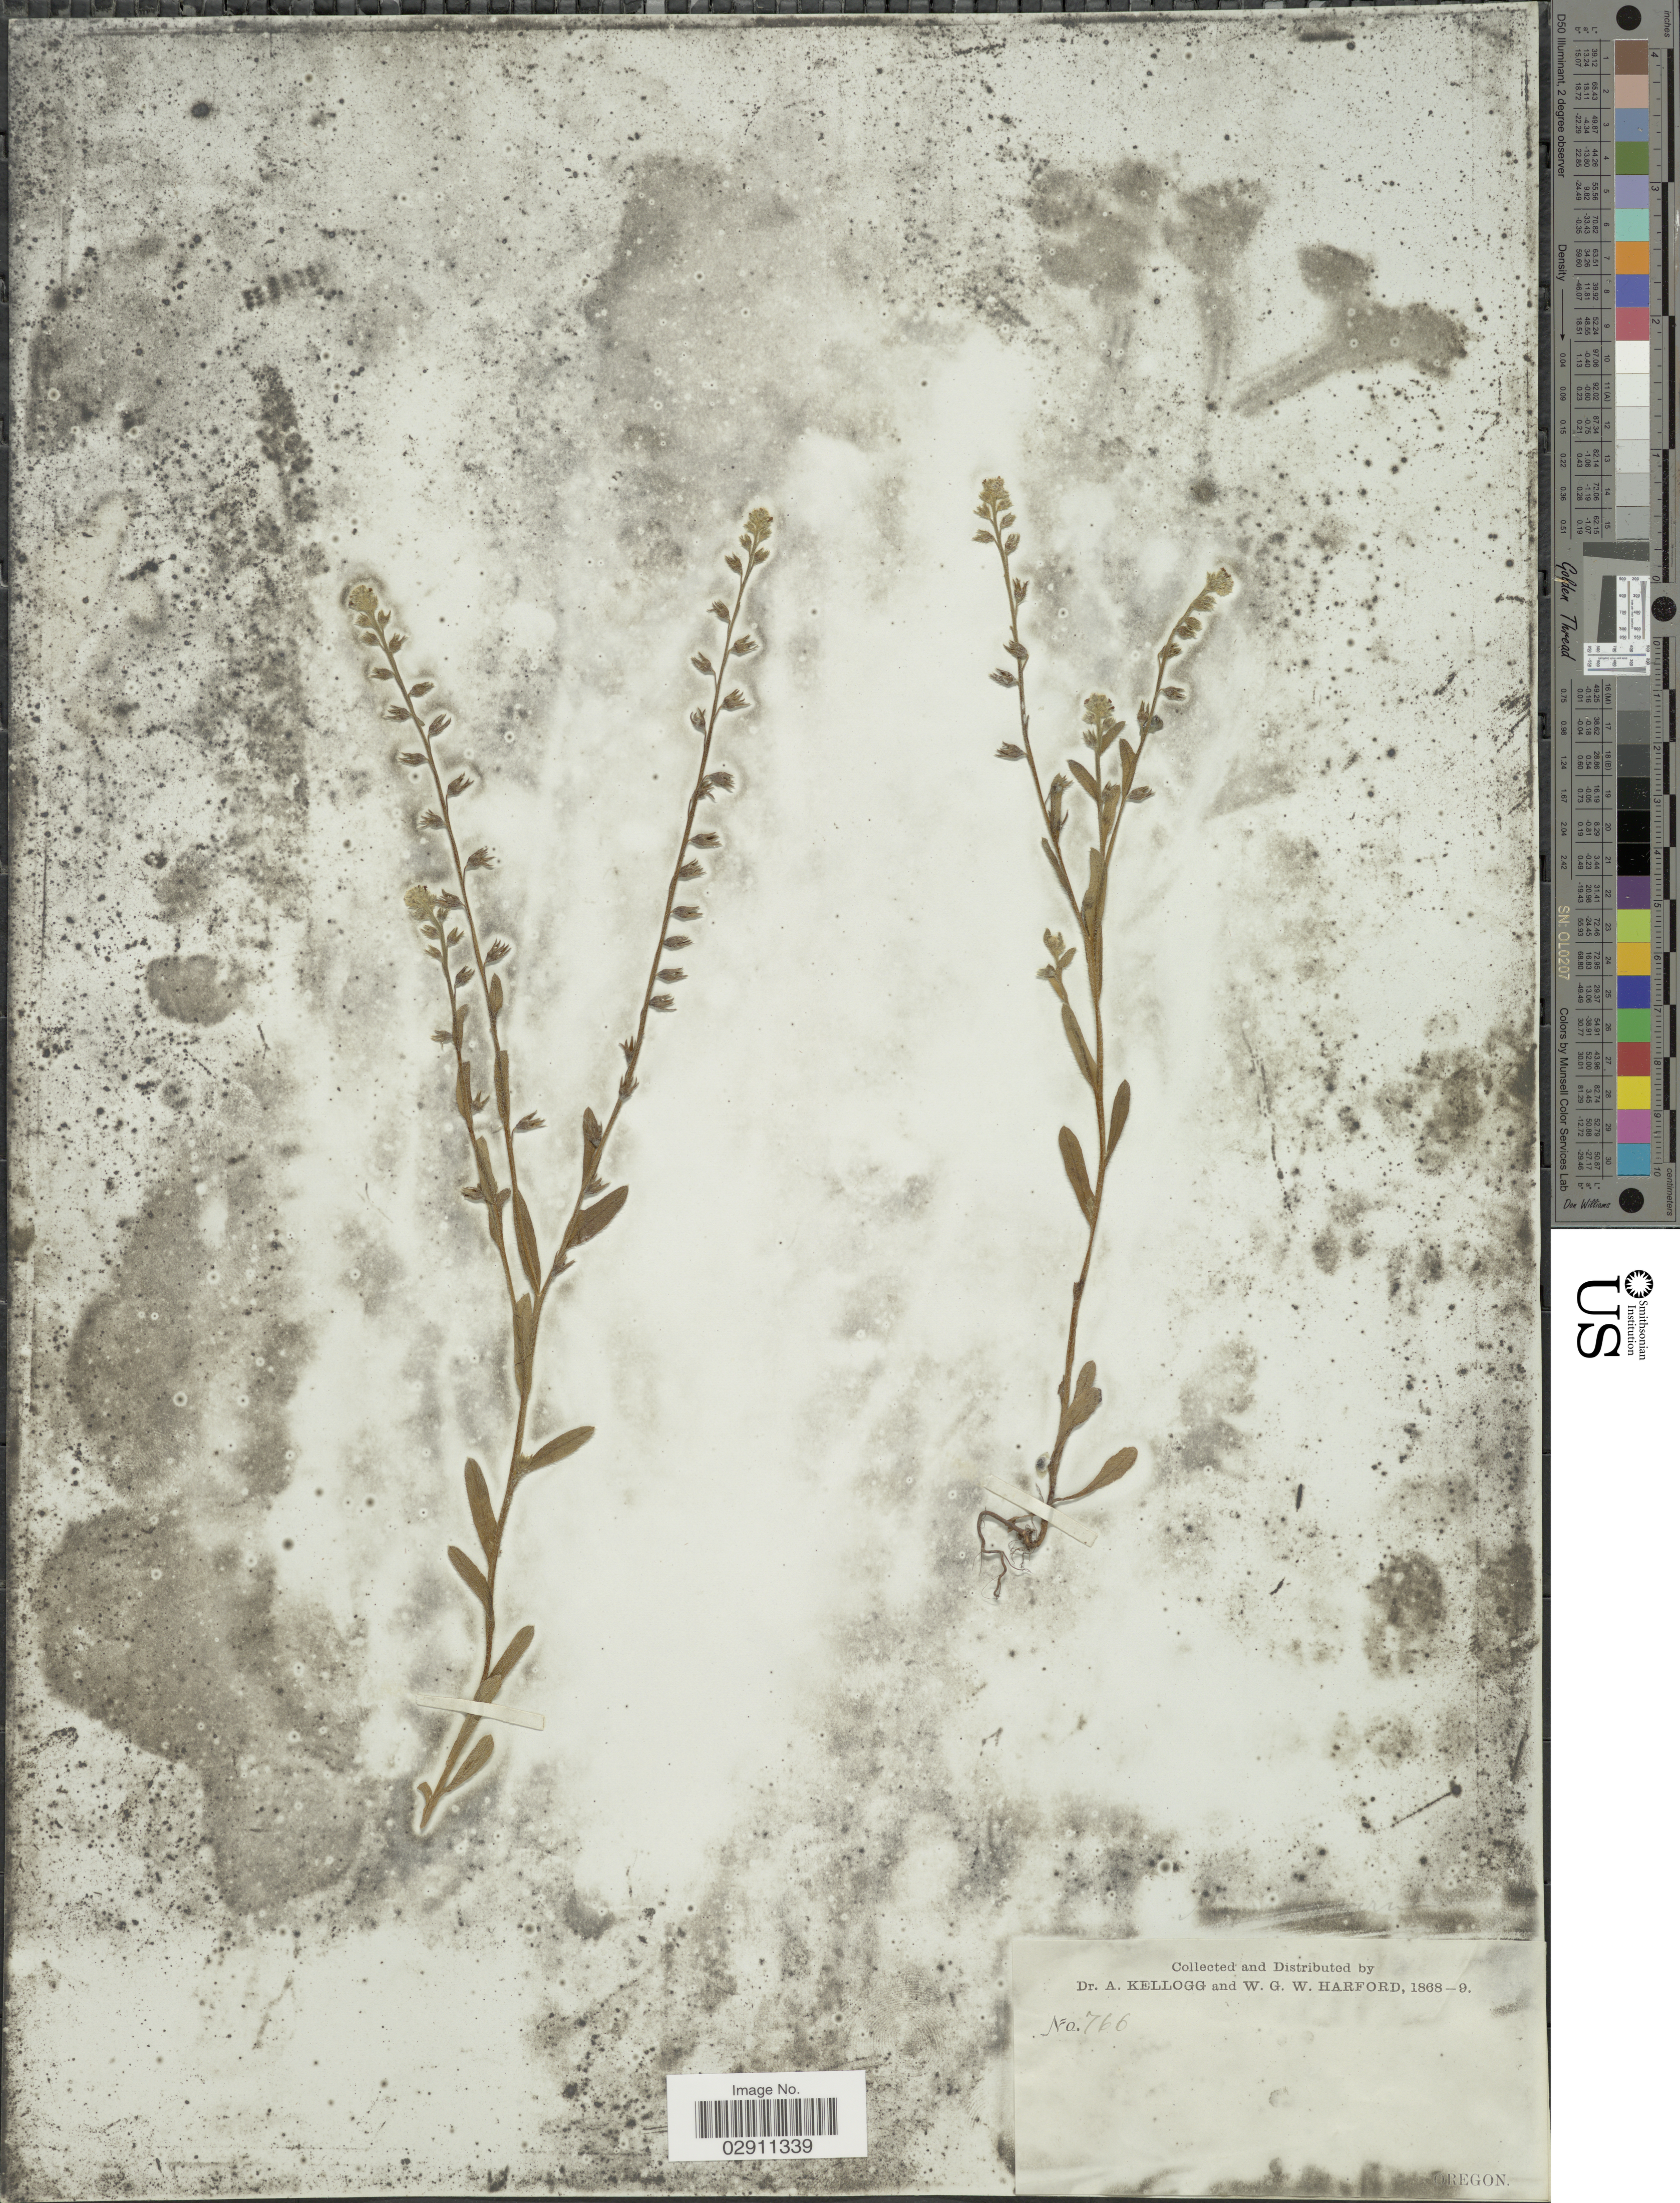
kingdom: Plantae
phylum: Tracheophyta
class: Magnoliopsida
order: Boraginales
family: Boraginaceae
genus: Myosotis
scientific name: Myosotis verna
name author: Nutt.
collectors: A. Kellogg & W. G. W. Harford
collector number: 766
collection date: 1868/1869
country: United States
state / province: Oregon